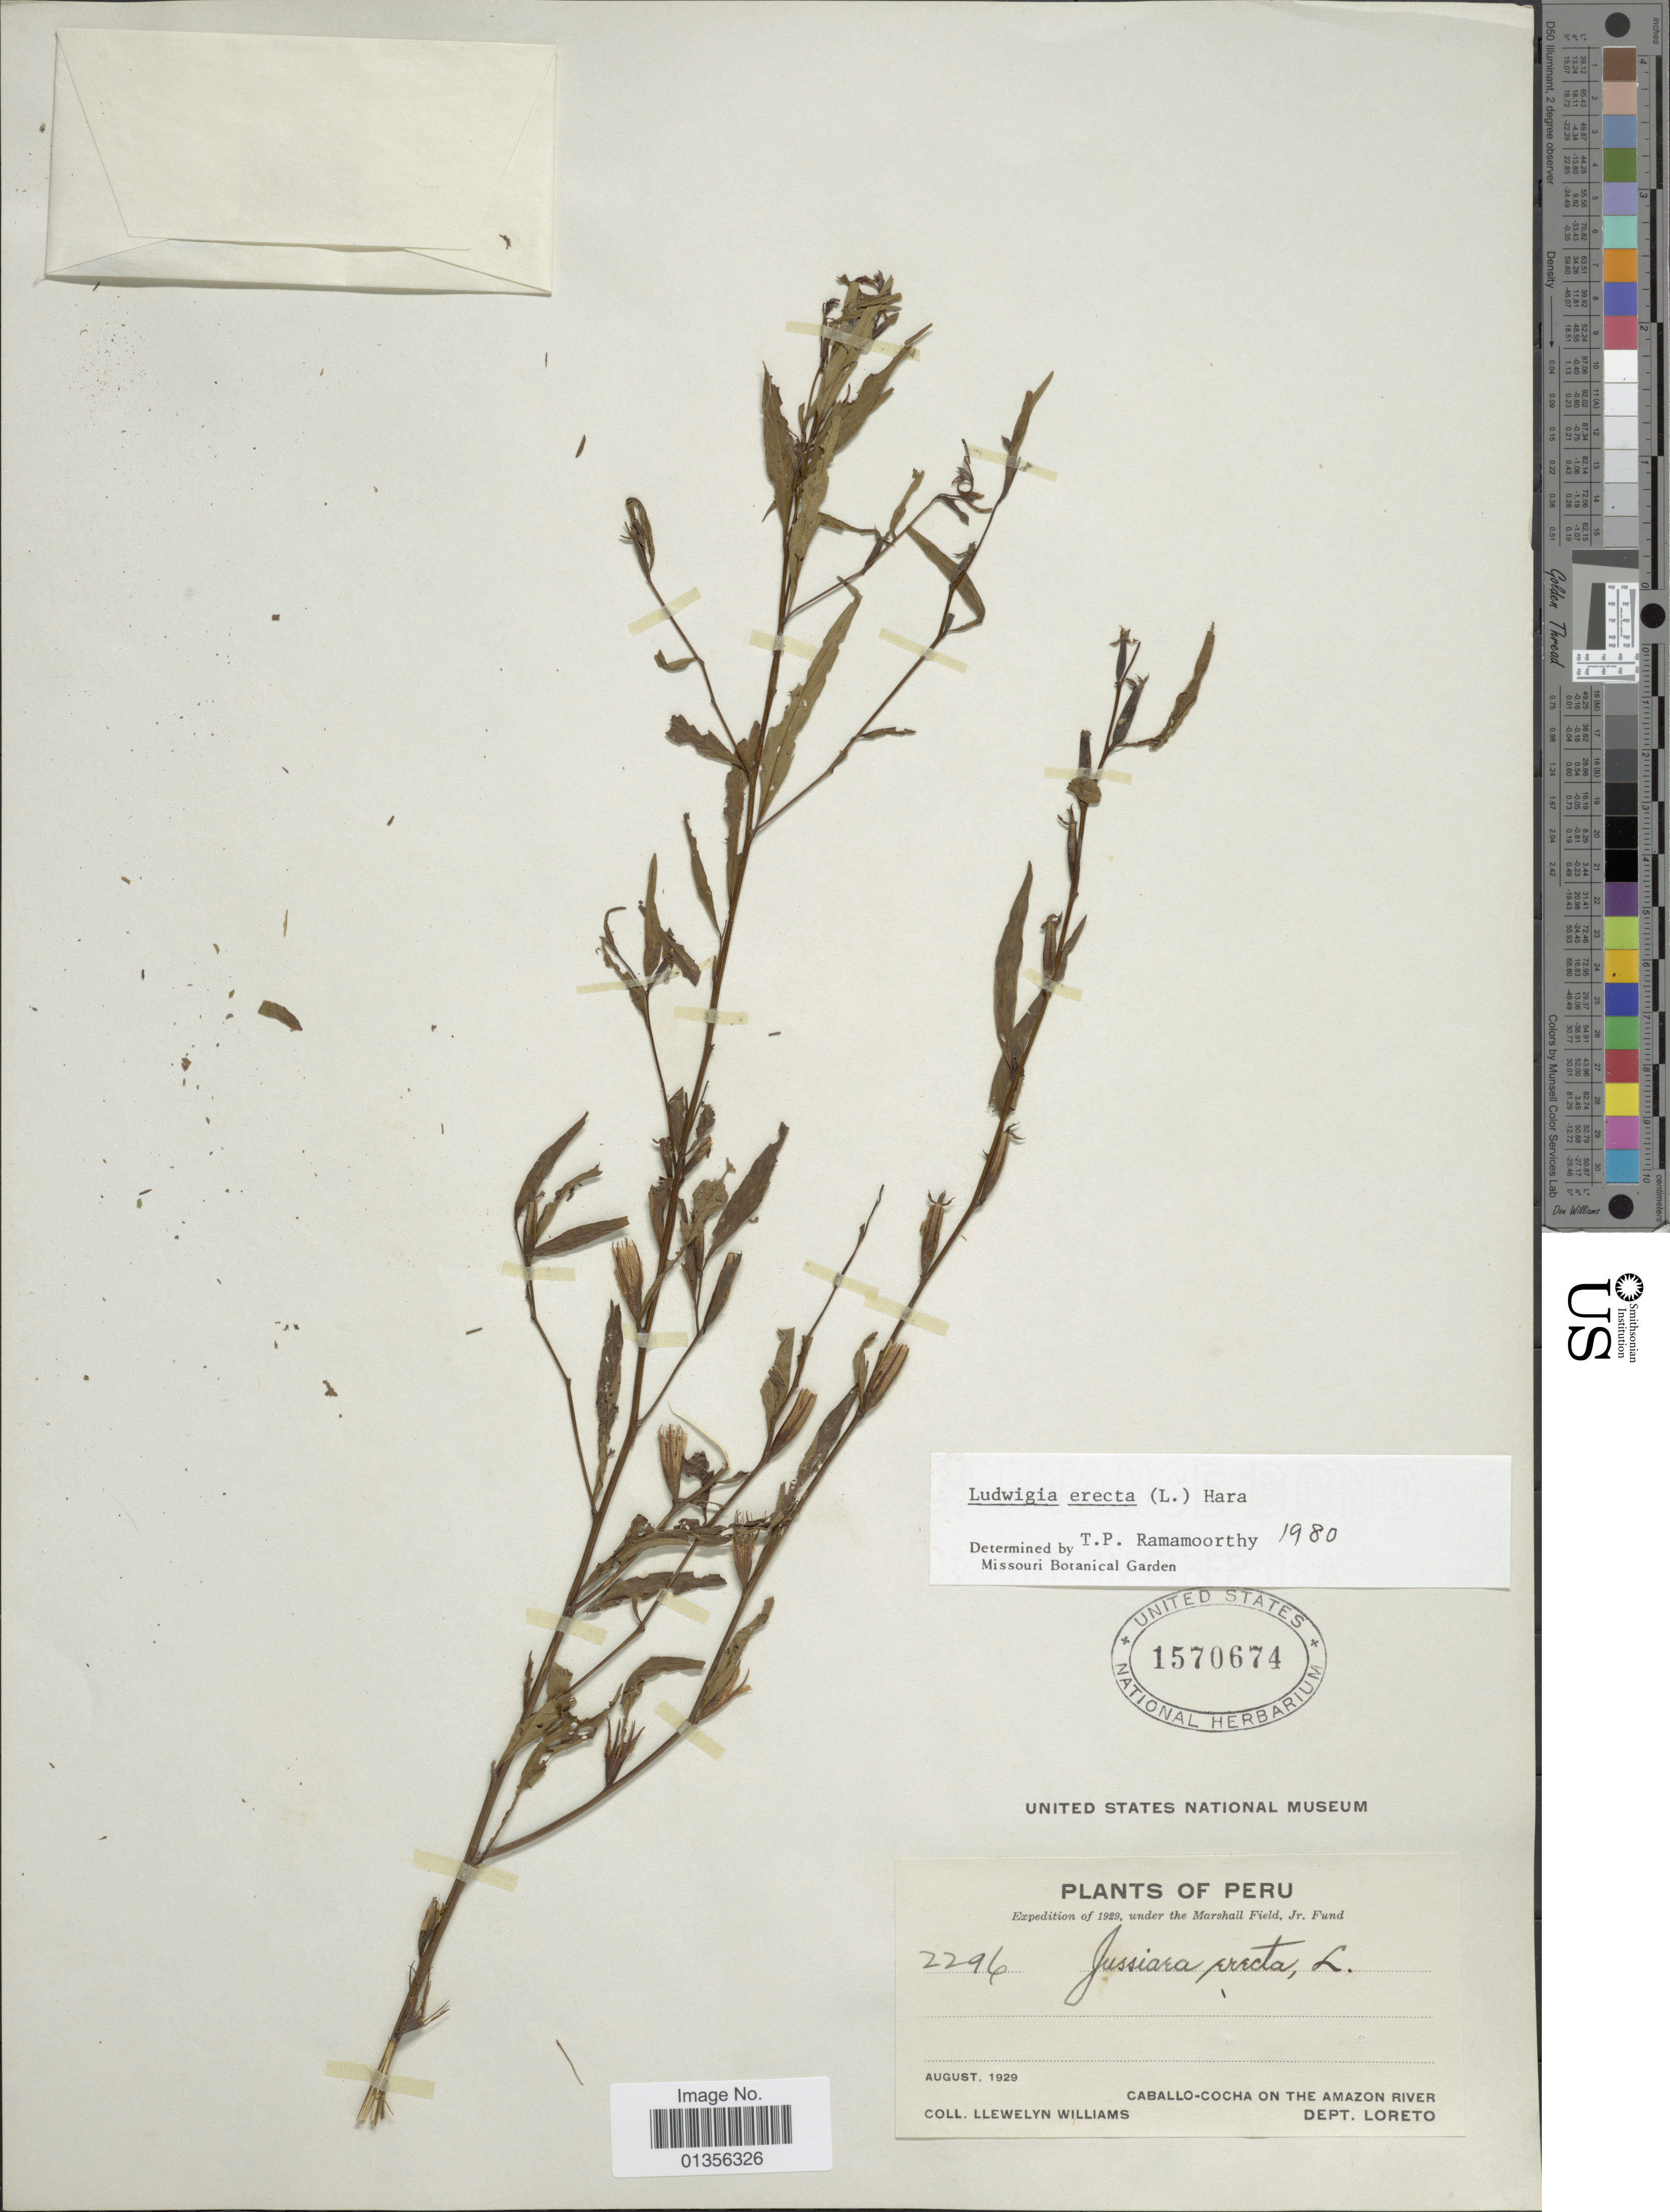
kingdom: Plantae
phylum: Tracheophyta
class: Magnoliopsida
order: Myrtales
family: Onagraceae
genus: Ludwigia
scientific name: Ludwigia erecta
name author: (L.) H. Hara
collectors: Ll. Williams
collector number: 2296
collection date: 1929-08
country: Peru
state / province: Loreto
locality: Caballo-Cocha on the Amazon River.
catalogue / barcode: US 1570674